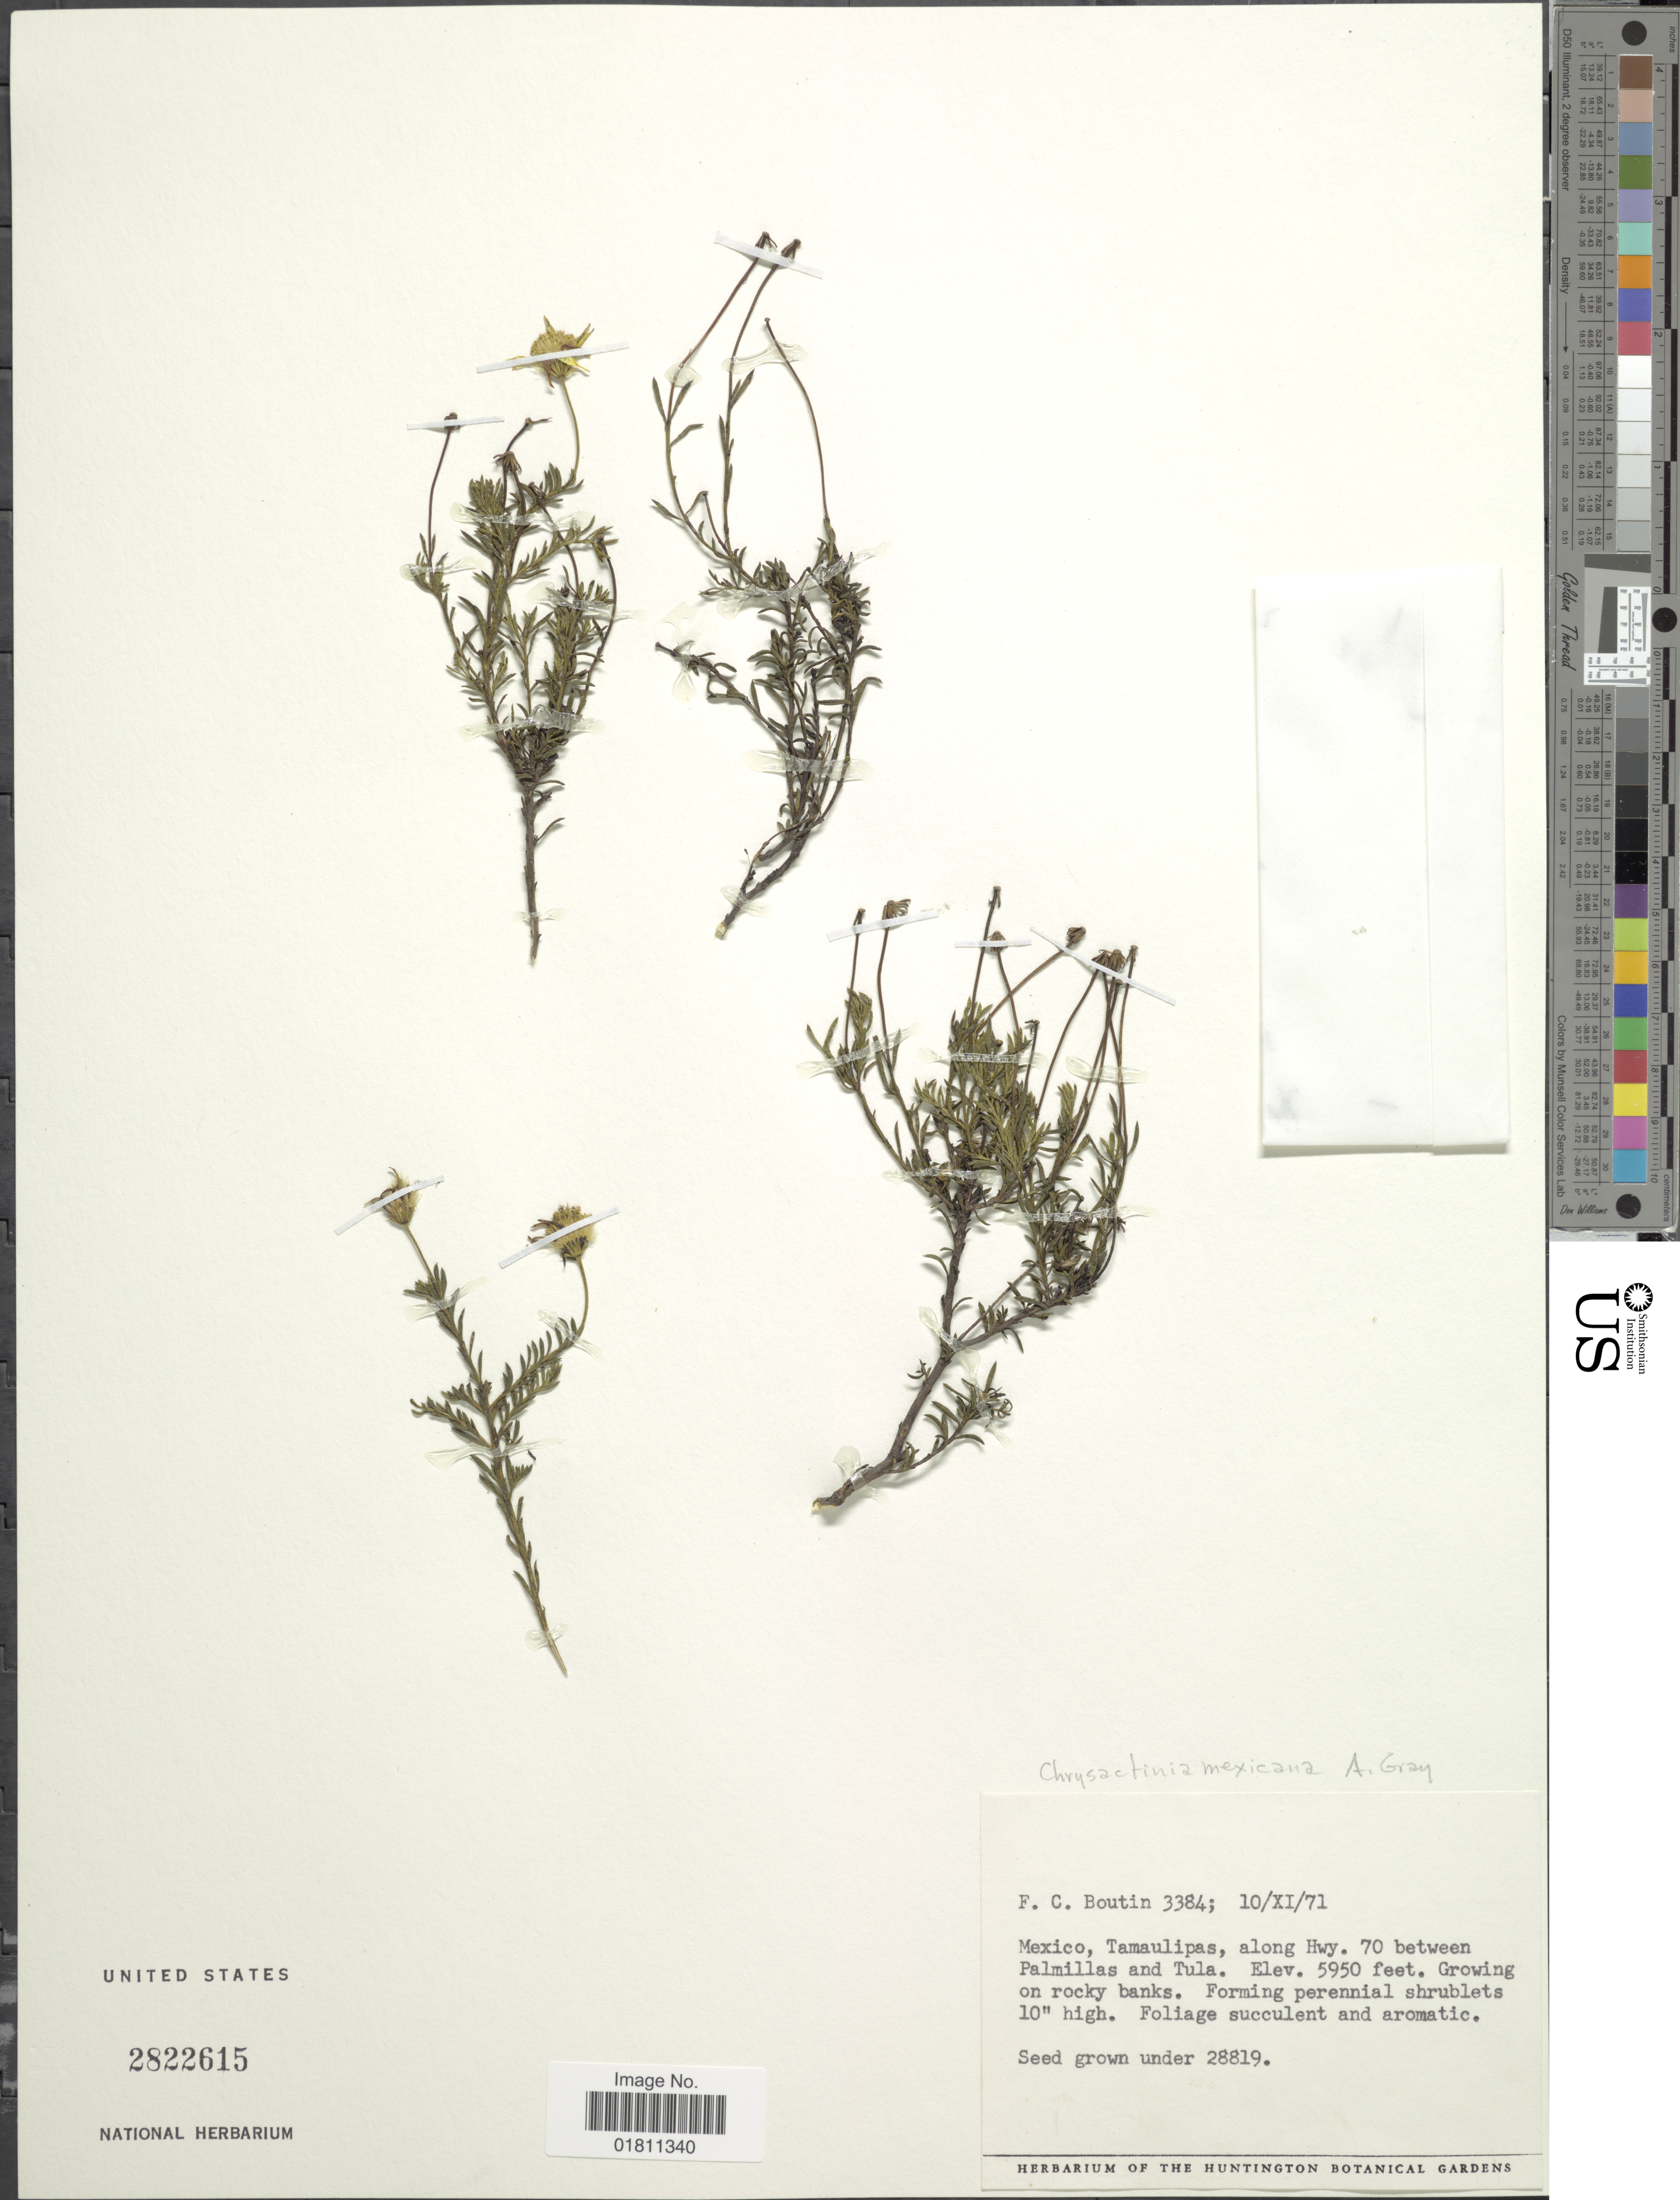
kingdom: Plantae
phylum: Tracheophyta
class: Magnoliopsida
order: Asterales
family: Asteraceae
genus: Chrysactinia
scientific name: Chrysactinia mexicana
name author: A. Gray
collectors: F. Boutin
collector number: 3384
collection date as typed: Transcribed d/m/y: 10/11/71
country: Mexico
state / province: Tamaulipas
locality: Along Hwy. 70 between Palmillas and Tula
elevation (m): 1814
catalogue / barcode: US 2822615